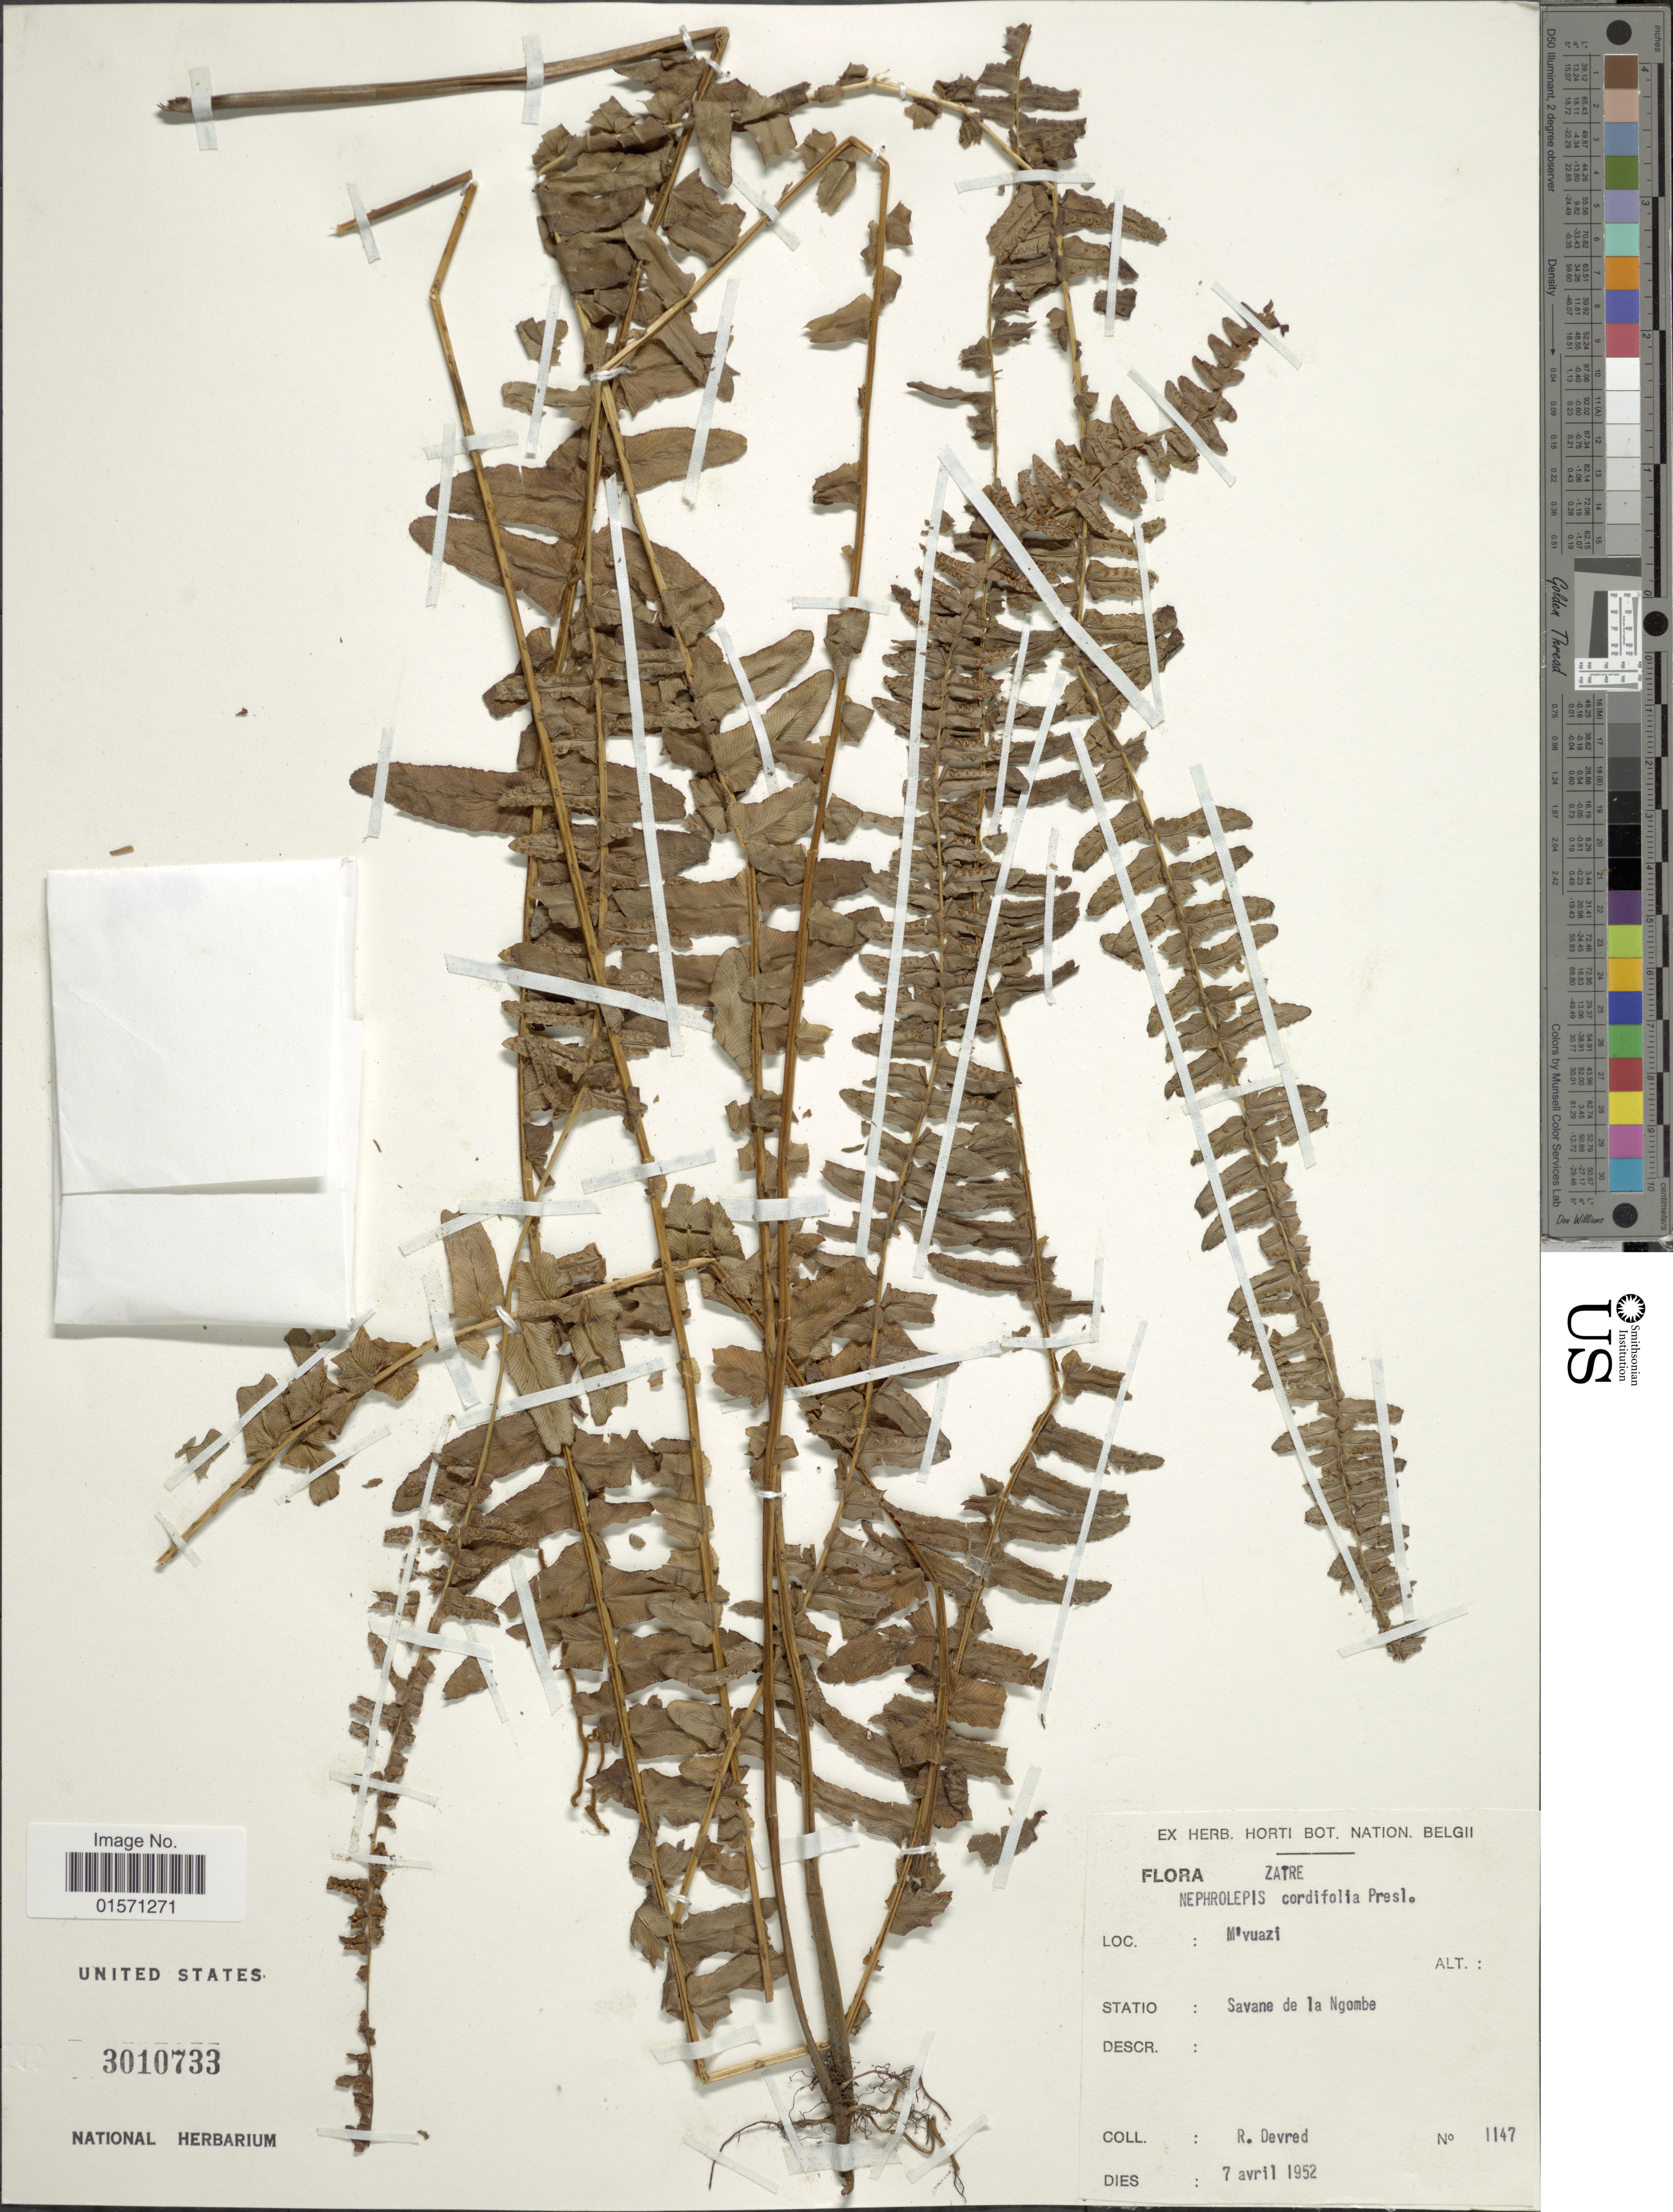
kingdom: Plantae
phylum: Tracheophyta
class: Polypodiopsida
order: Polypodiales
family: Nephrolepidaceae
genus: Nephrolepis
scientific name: Nephrolepis tuberosa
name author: (Willd.) C. Presl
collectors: R. Devred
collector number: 1147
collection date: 1952-04-07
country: Congo, Democratic Republic of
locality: Zaire. M'vuazi. Statio.: Savane de la Ngombe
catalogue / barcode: US 3010733